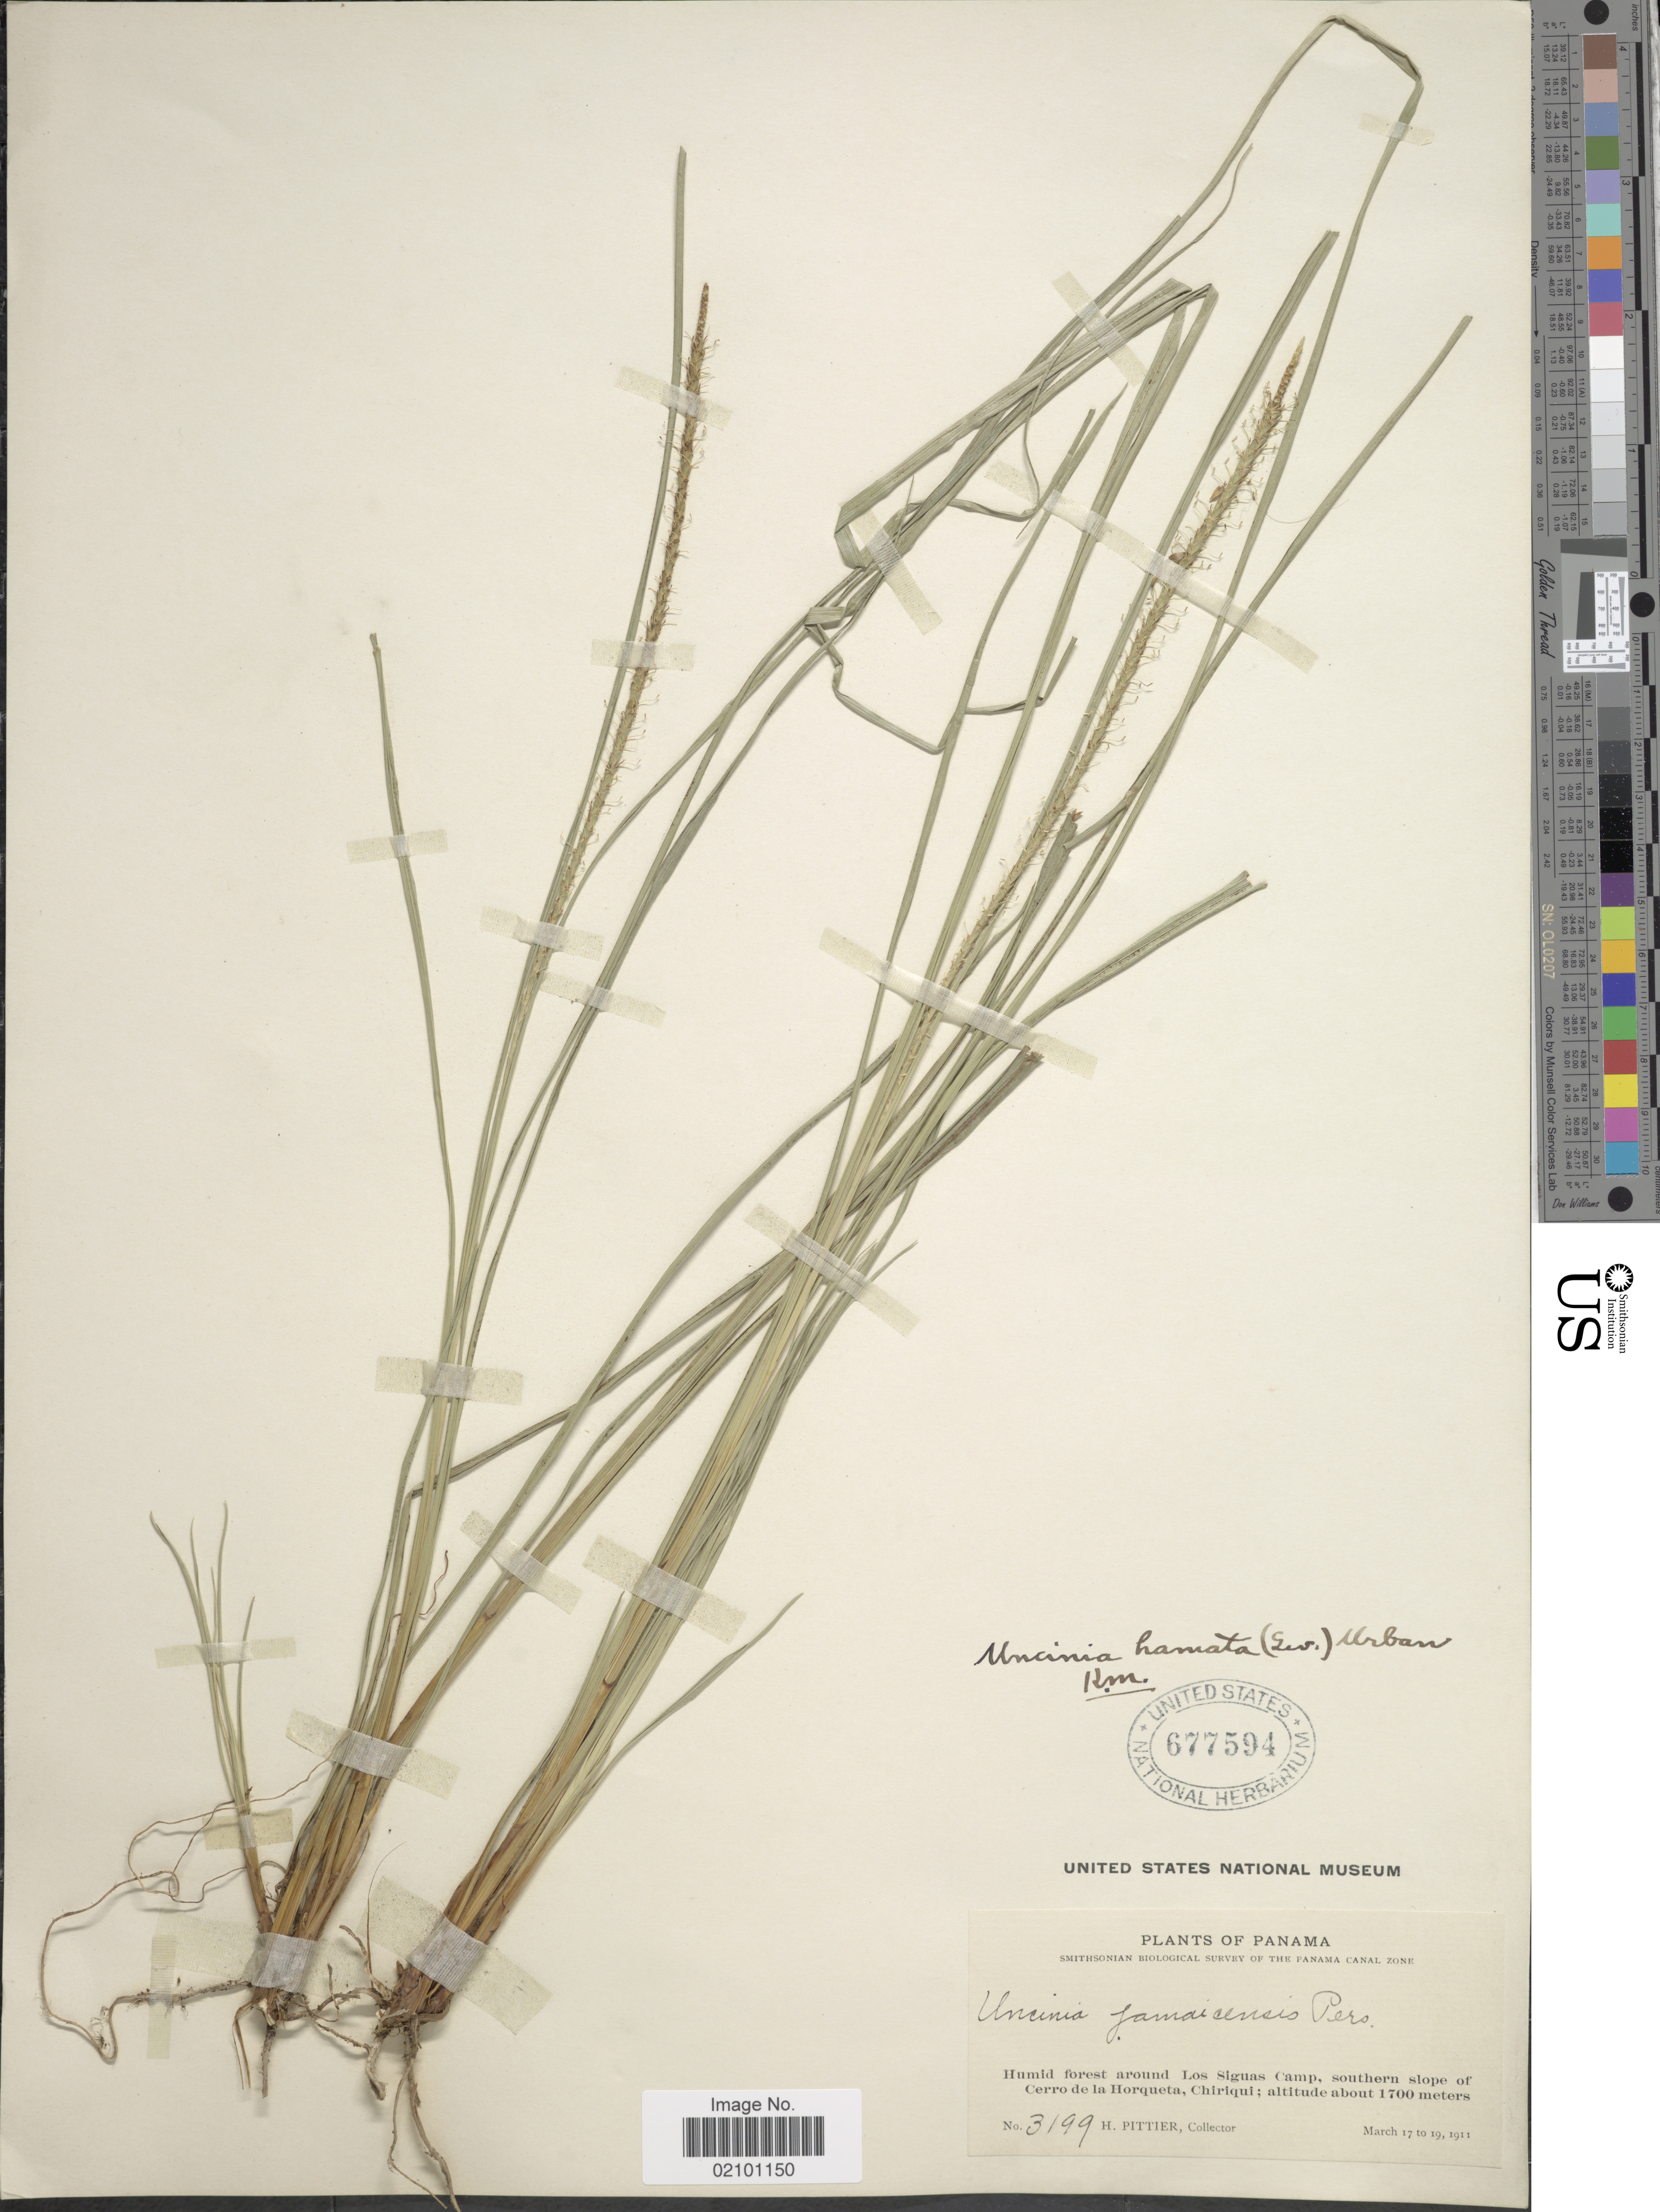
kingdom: Plantae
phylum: Tracheophyta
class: Liliopsida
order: Poales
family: Cyperaceae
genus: Carex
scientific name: Carex hamata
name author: Sw.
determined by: Jimnéz-Mejias, Pedro, (UPOS), Universidad Pablo de Olavide (SPAIN)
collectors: H. F. Pittier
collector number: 3199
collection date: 1911-03-17/1911-03-19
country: Panama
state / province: Chiriqui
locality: Around Los Siguas Camp, southern slope of Cerro de la Horqueta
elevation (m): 1700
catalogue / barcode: US 677594